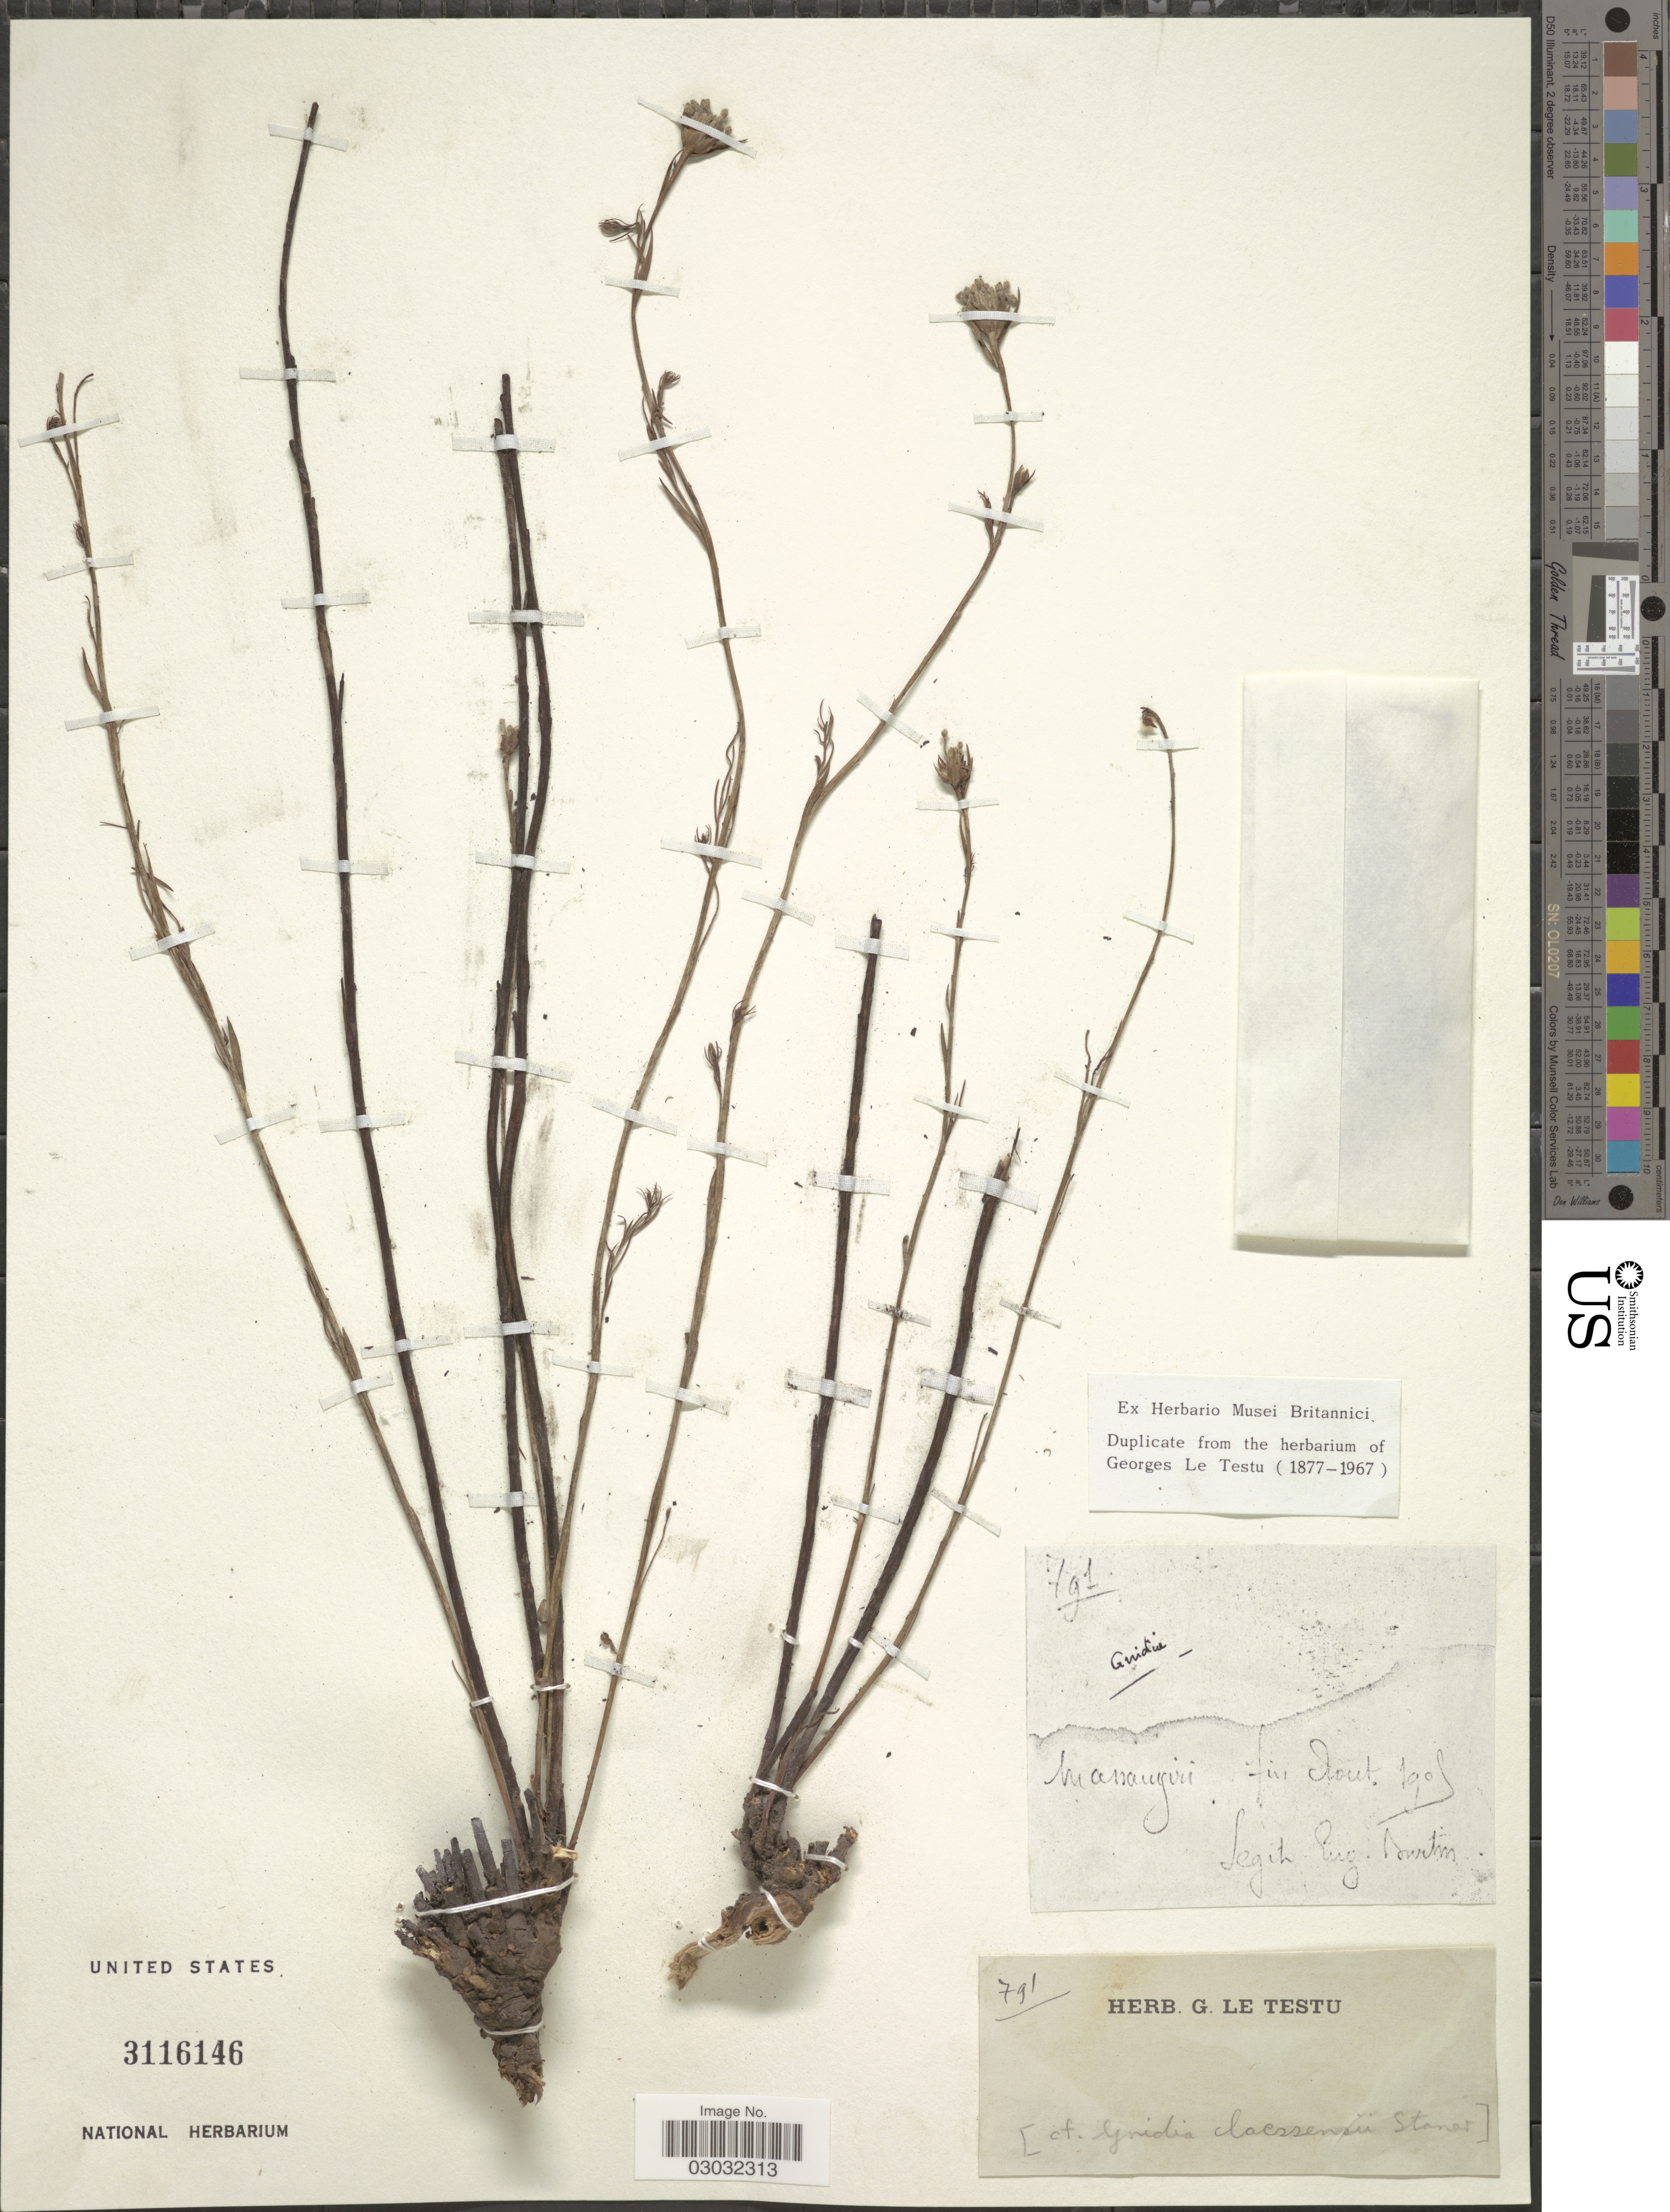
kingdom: Plantae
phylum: Tracheophyta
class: Magnoliopsida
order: Malvales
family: Thymelaeaceae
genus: Gnidia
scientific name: Gnidia claessensii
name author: Staner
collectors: E. Burtin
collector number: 791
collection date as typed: fin Aout 1905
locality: Manaugiri.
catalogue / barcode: US 3116146